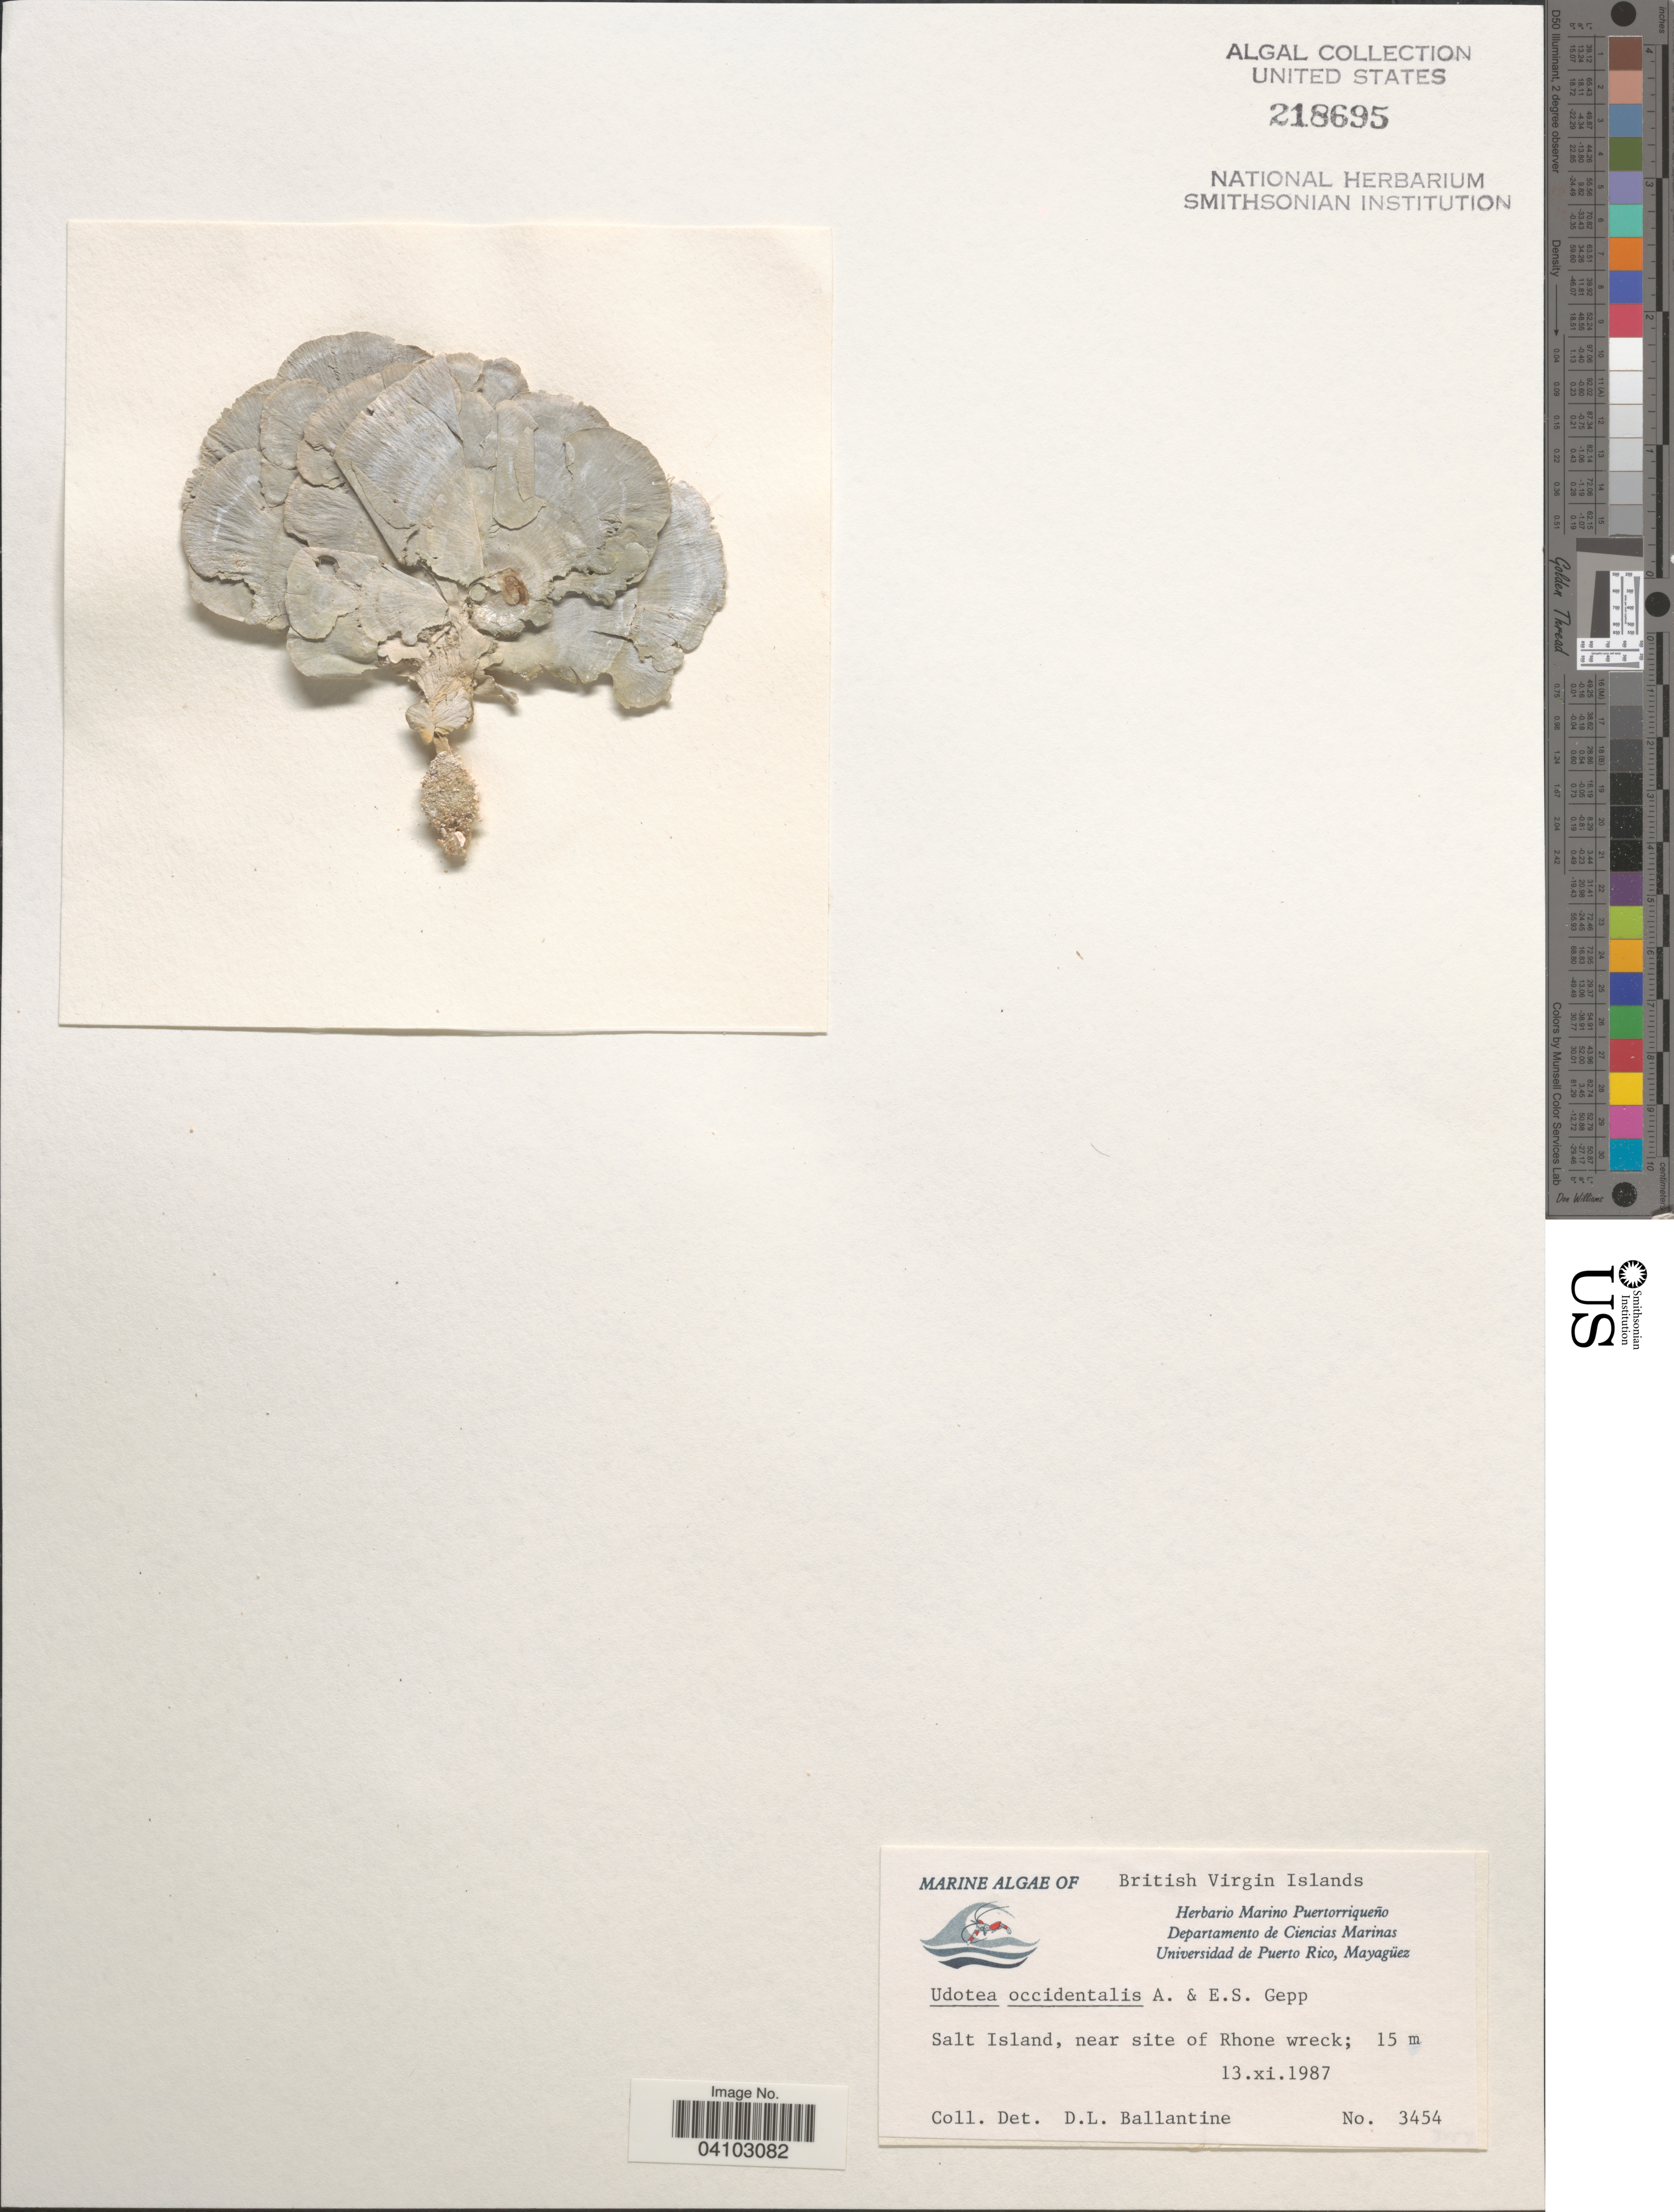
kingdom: Plantae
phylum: Chlorophyta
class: Ulvophyceae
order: Bryopsidales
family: Udoteaceae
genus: Udotea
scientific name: Udotea occidentalis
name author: A. Gepp & E. Gepp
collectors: D.L. Ballantine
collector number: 3454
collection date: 1987-11-13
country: British Virgin Islands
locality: Salt Island, near site of Rhone wreck.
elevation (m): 15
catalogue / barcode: US 218695